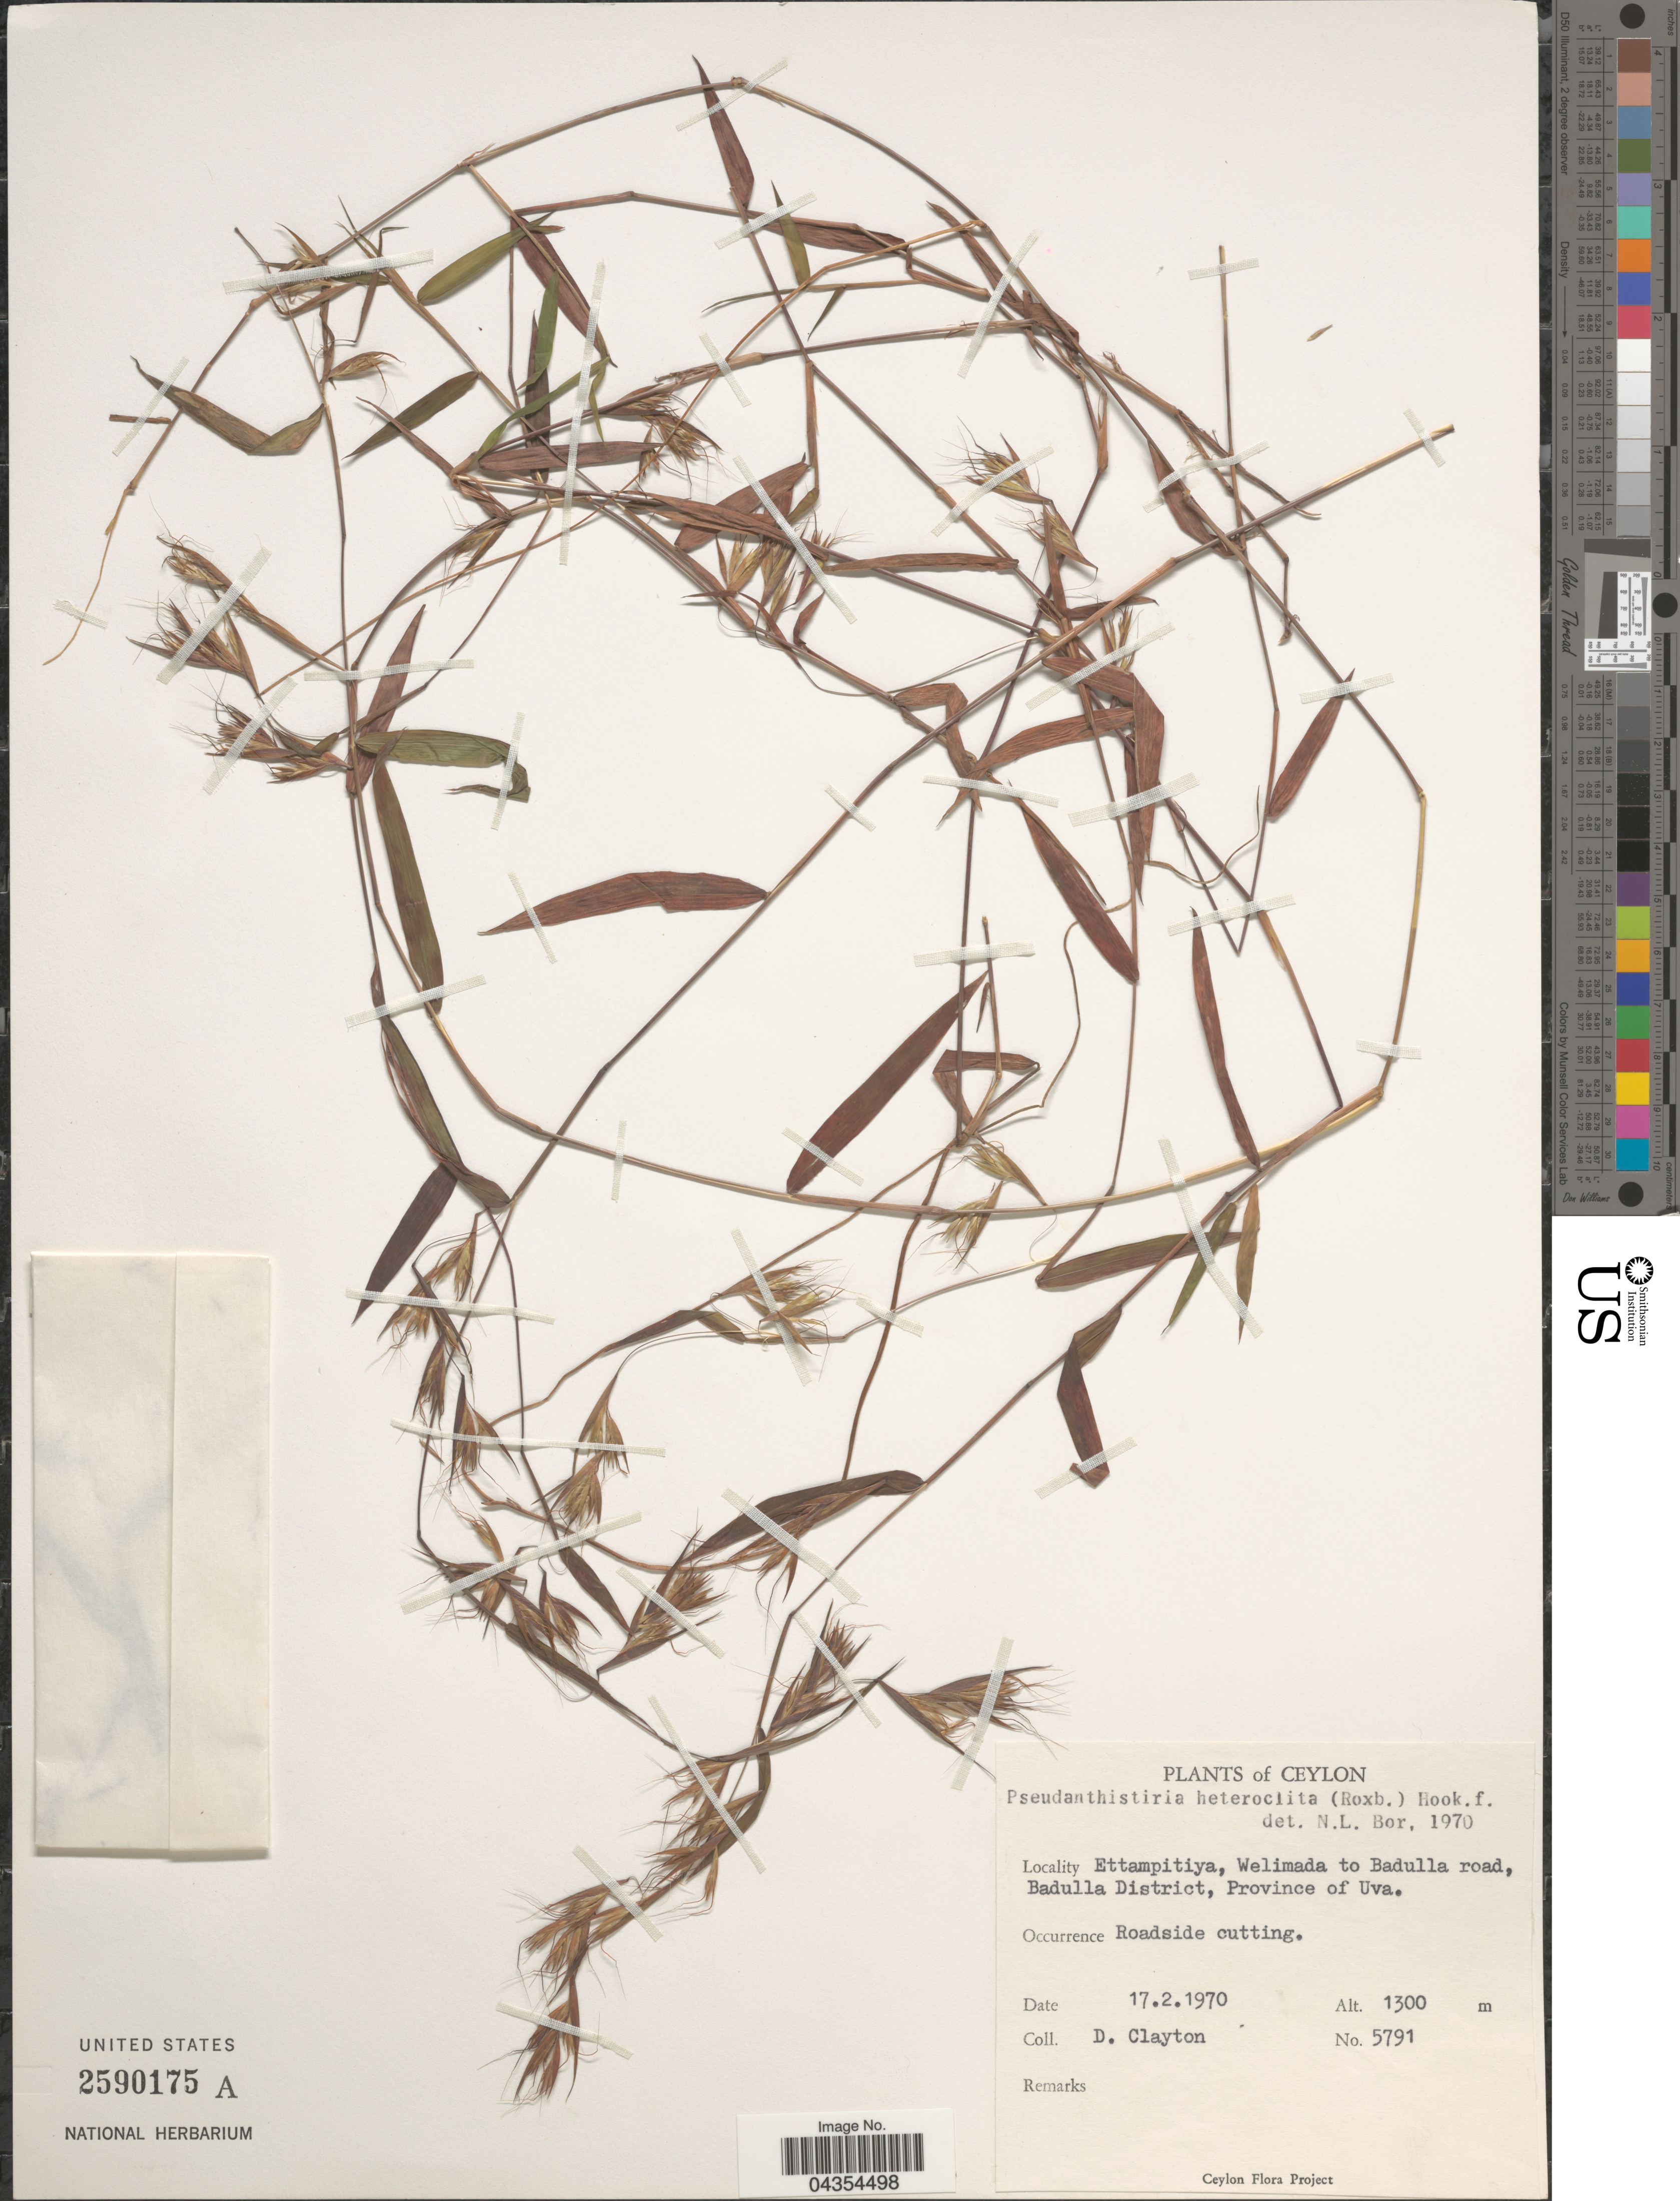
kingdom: Plantae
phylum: Tracheophyta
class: Liliopsida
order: Poales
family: Poaceae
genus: Pseudanthistiria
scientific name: Pseudanthistiria heteroclita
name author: (Roxb.) Hook. f.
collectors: D. Clayton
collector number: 5791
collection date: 1970-02-17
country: Sri Lanka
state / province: Uva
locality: Ceylon. Ettampitiya, Welimada to Badulla road, Badulla District.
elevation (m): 1300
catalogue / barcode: US 2590175A